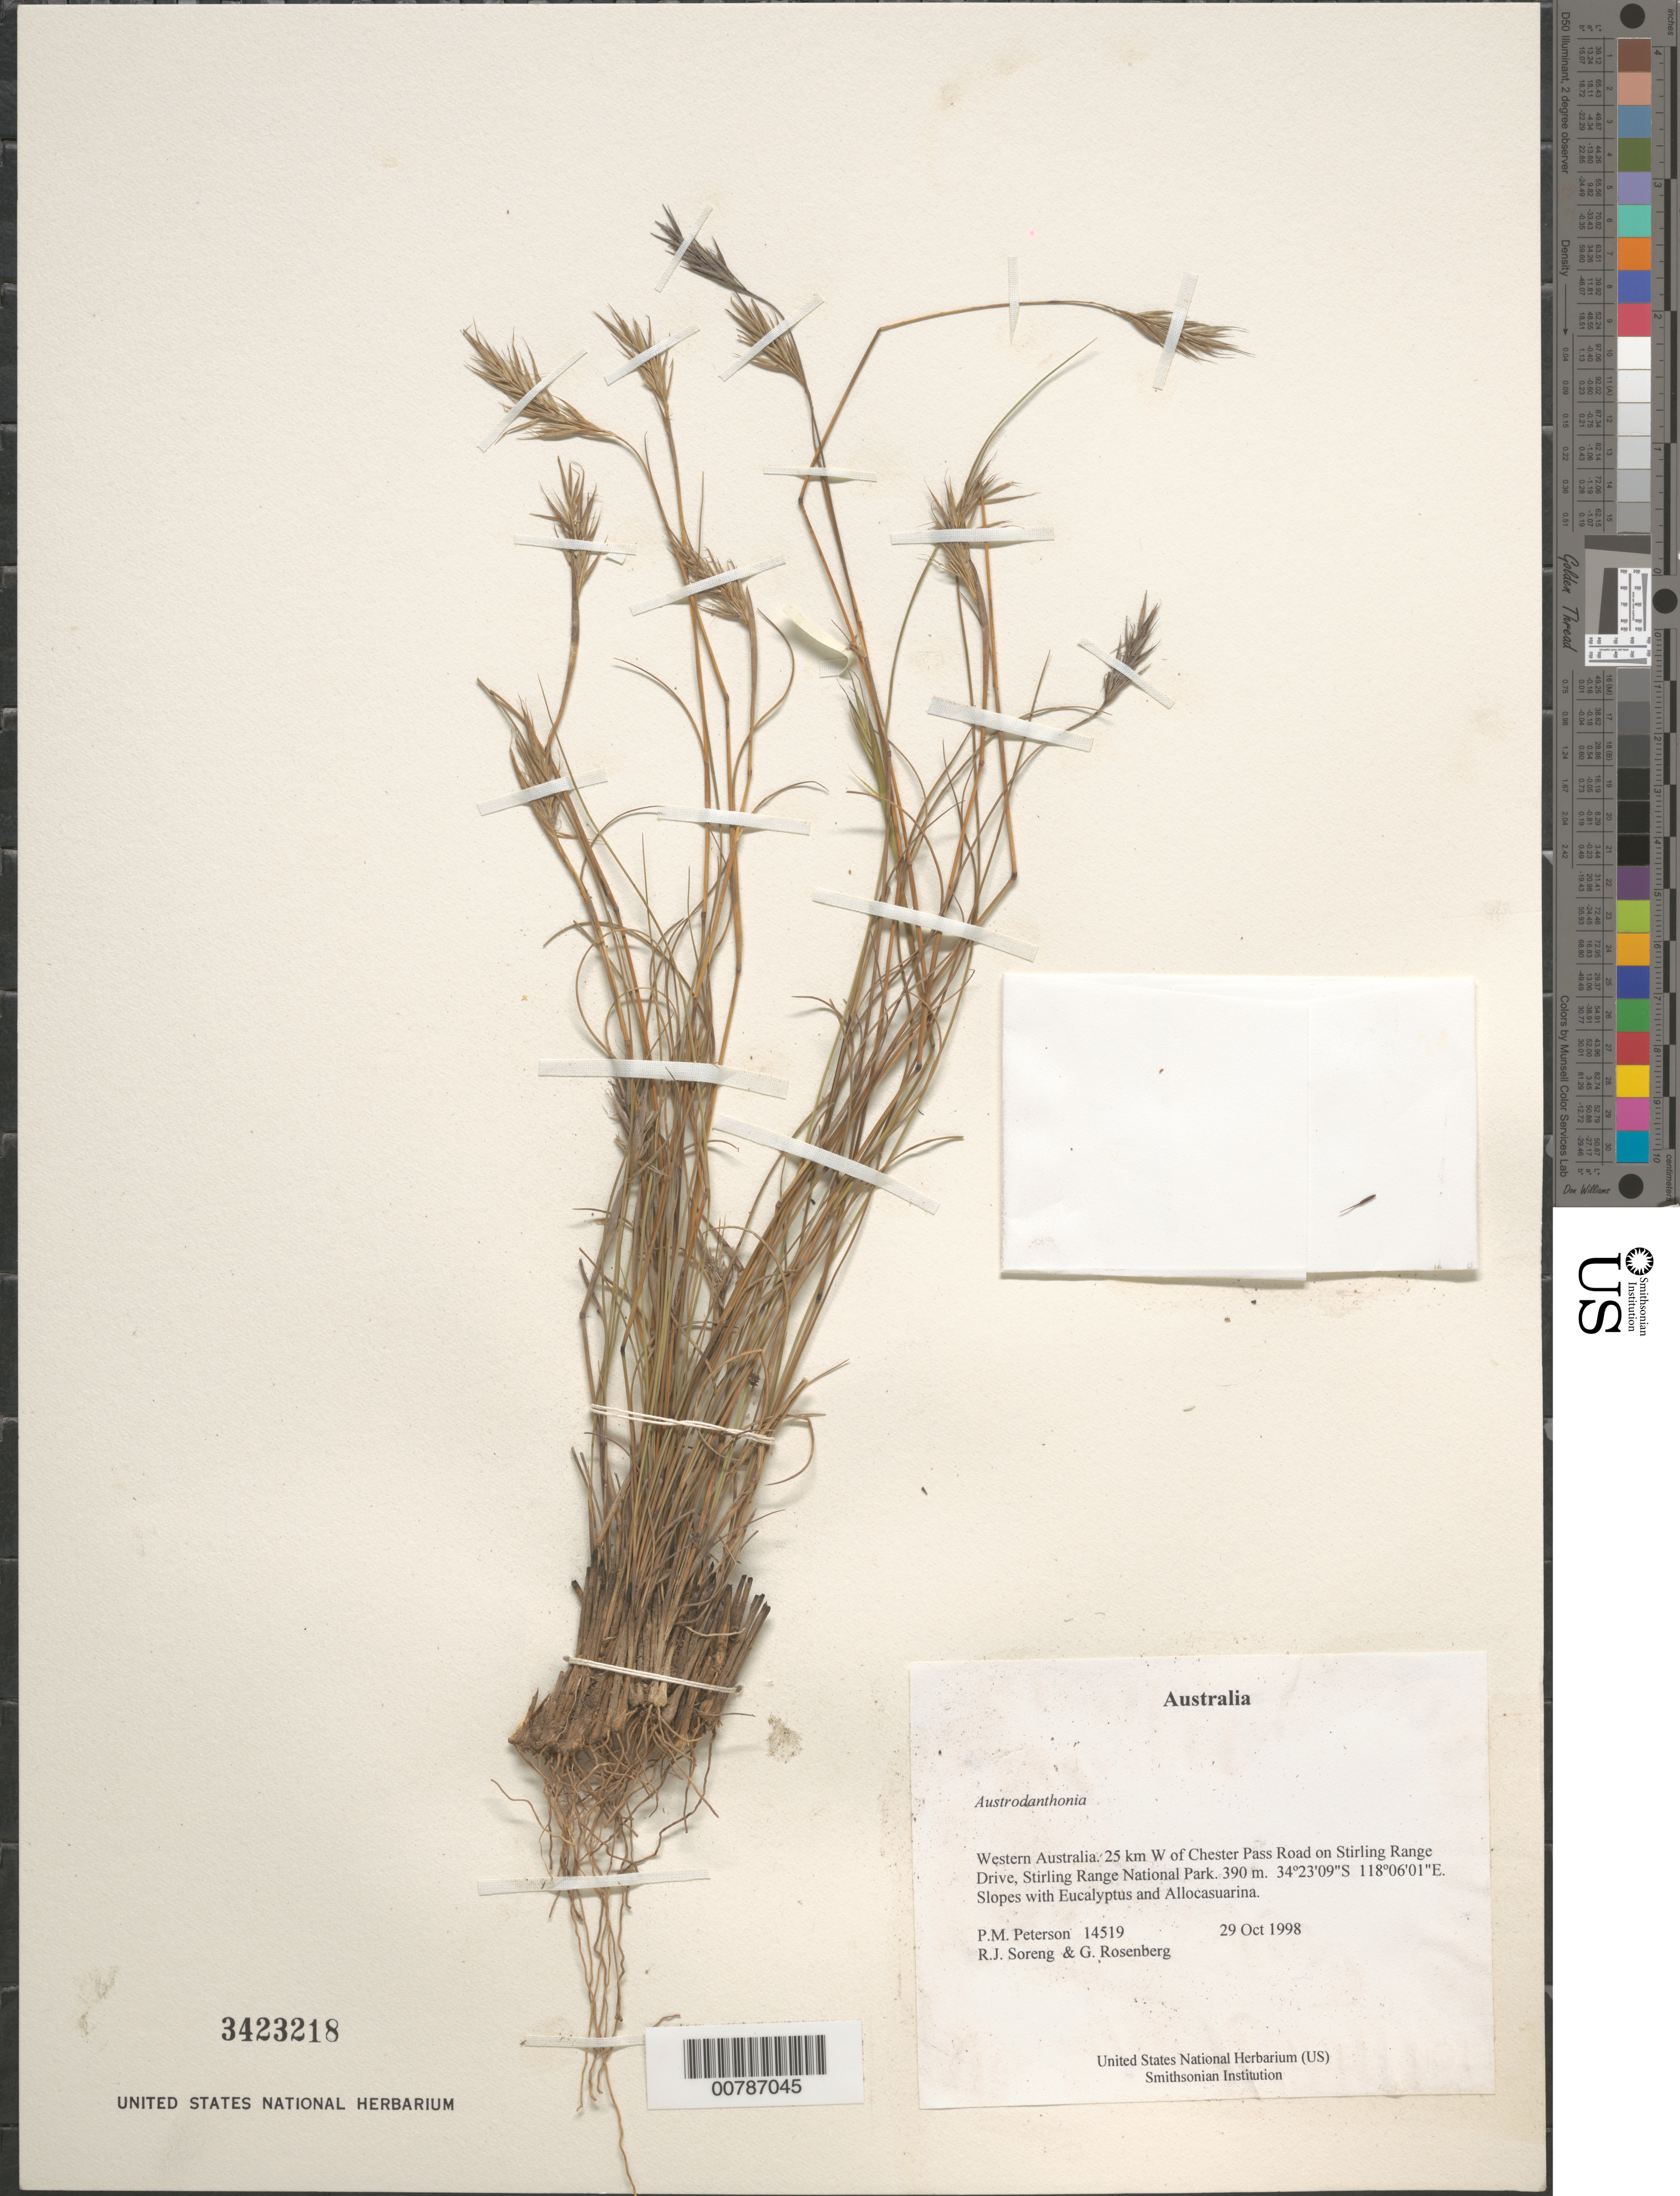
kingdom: Plantae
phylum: Tracheophyta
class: Liliopsida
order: Poales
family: Poaceae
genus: Austrodanthonia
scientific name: Austrodanthonia sp.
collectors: P. M. Peterson, R. J. Soreng & G. Rosenberg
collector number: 14519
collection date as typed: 29 Oct 1998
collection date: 1998-10-29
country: Australia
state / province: Western Australia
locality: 25 km W of Chester Pass Road on Stirling Range Drive, Stirling Range National Park.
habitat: Slopes with Eucalyptus and Allocasuarina.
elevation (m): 390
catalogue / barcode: US 3423218